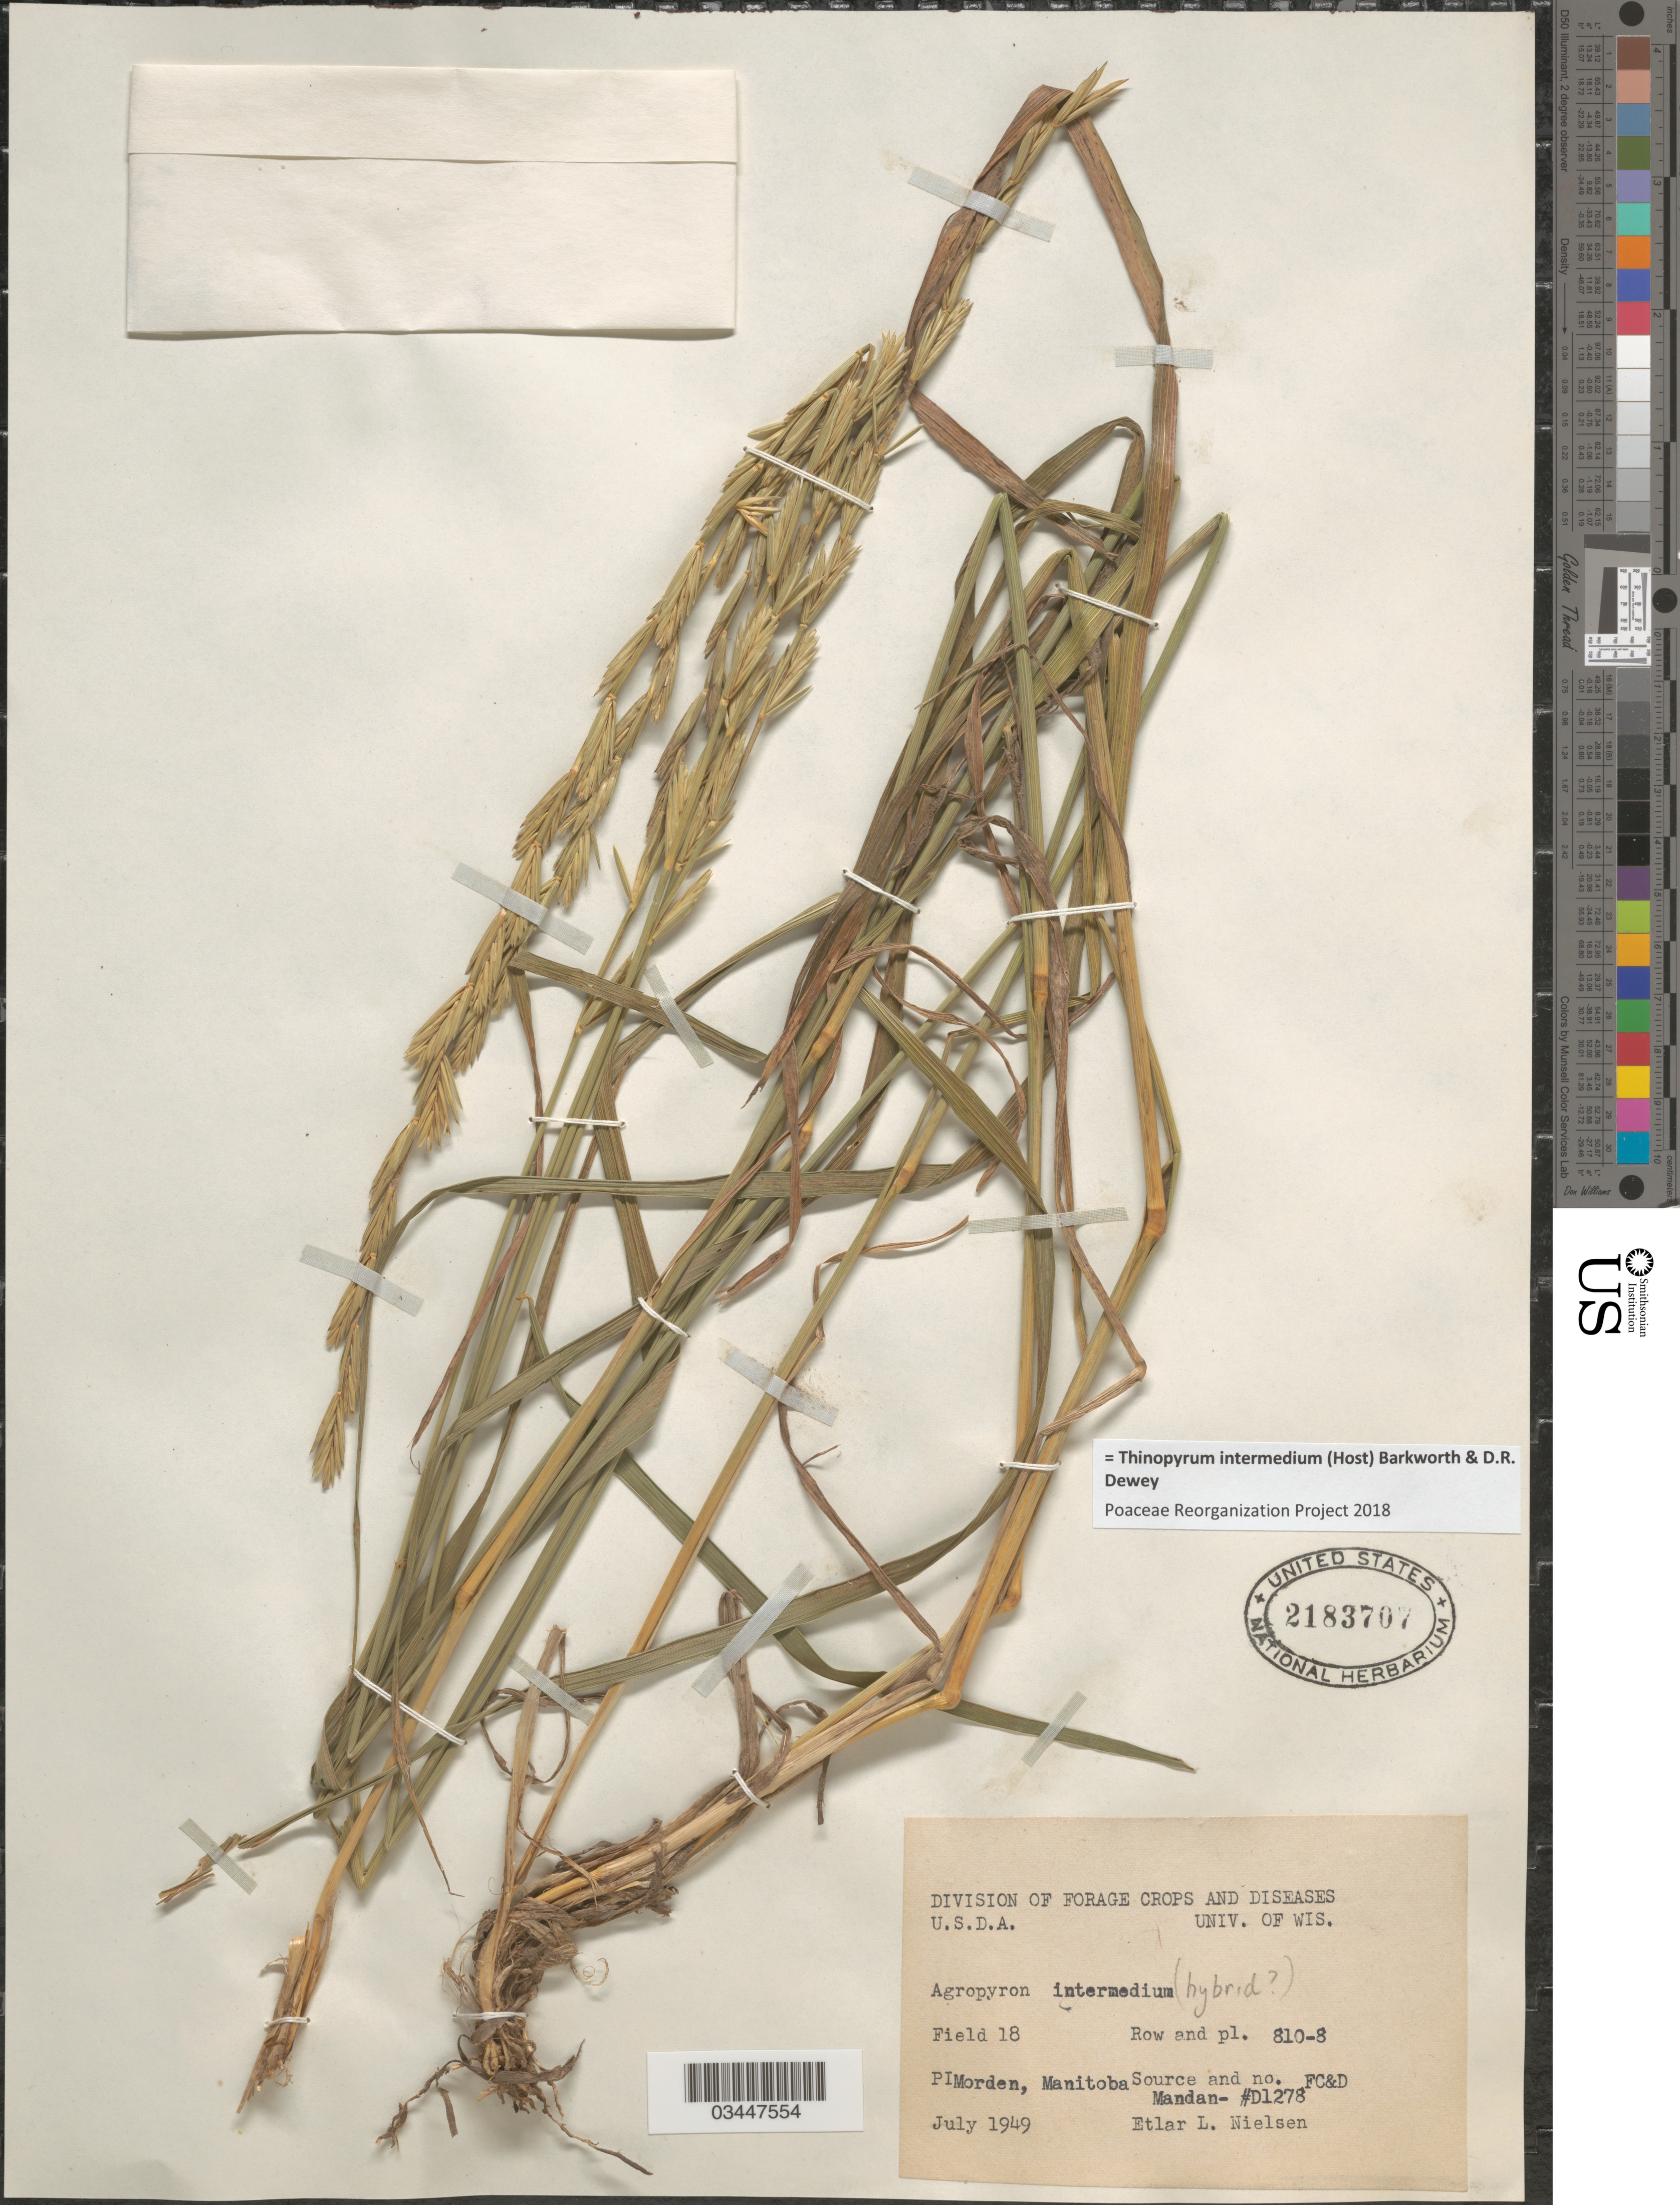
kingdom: Plantae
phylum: Tracheophyta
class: Liliopsida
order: Poales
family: Poaceae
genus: Thinopyrum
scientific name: Thinopyrum intermedium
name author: (Host) Barkworth & Dewey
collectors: E. L. Nielsen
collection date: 1949-07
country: Canada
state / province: Manitoba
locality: Field 18. Row and pl. 810-8. Morden.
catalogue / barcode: US 2183707